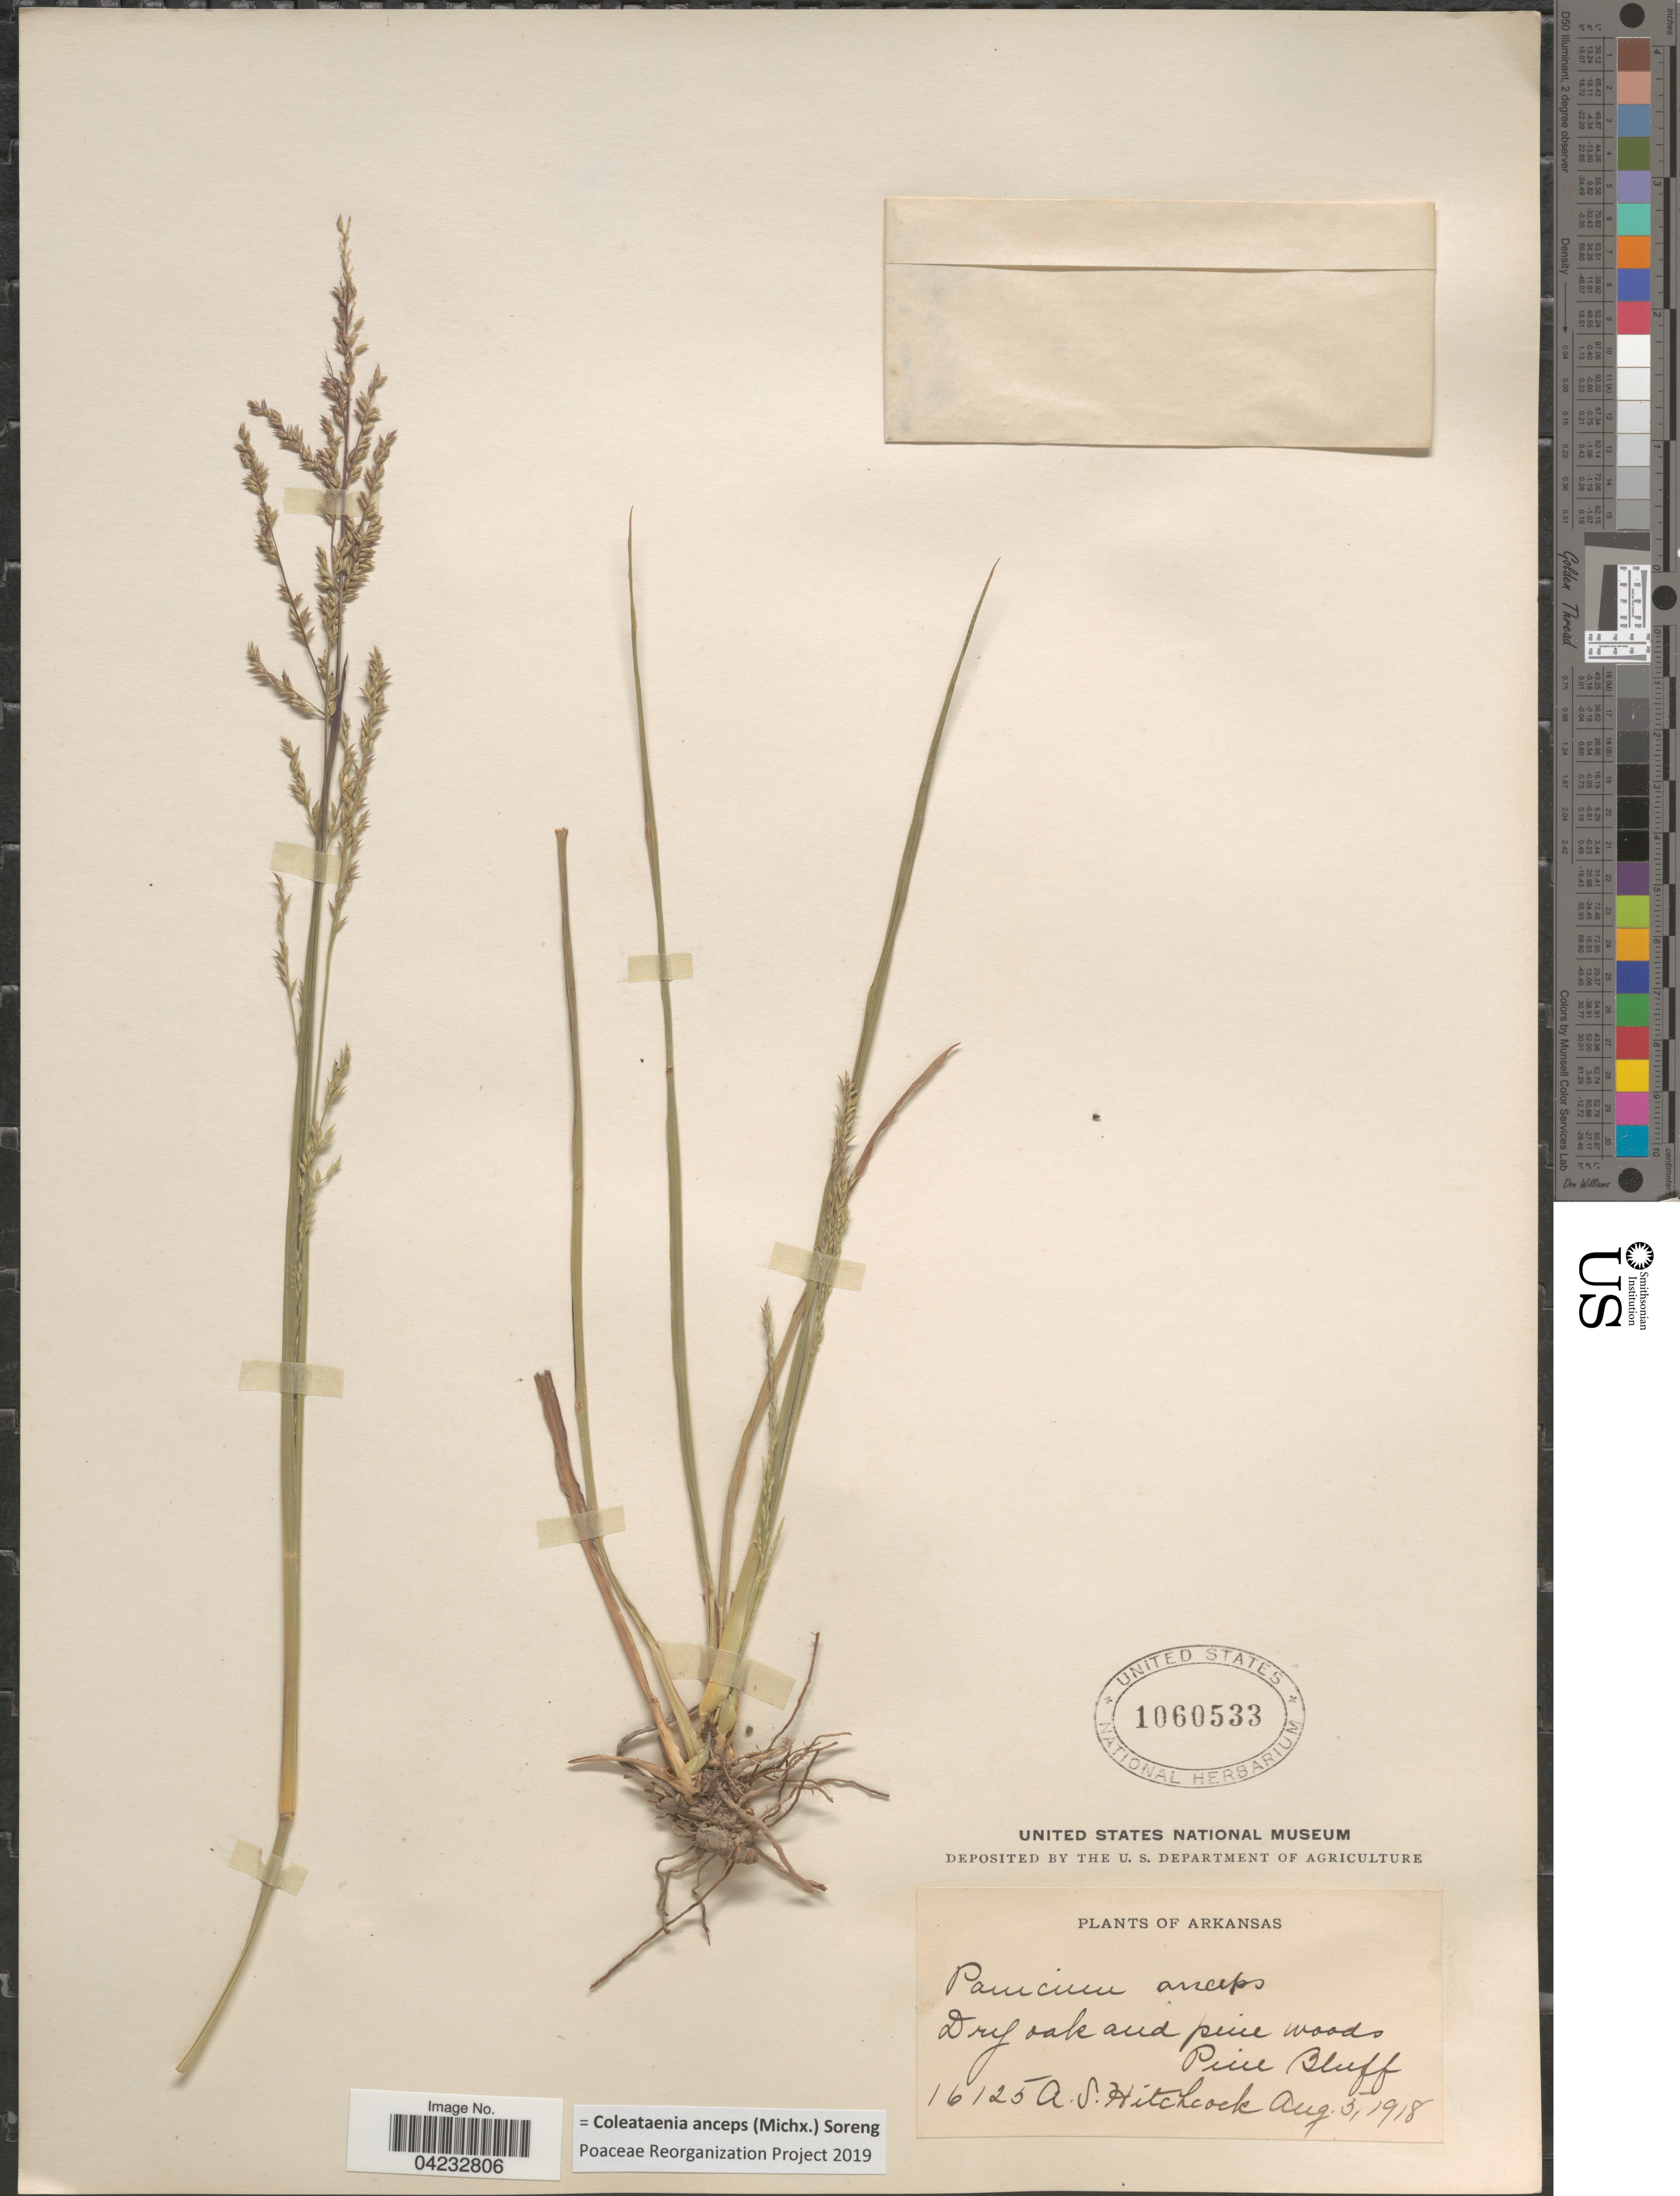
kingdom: Plantae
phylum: Tracheophyta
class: Liliopsida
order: Poales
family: Poaceae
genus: Coleataenia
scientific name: Coleataenia anceps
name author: (Michx.) Soreng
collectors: A. S. Hitchcock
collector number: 16125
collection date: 1918-08-05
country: United States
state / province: Arkansas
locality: Pine Bluff.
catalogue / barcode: US 1060533